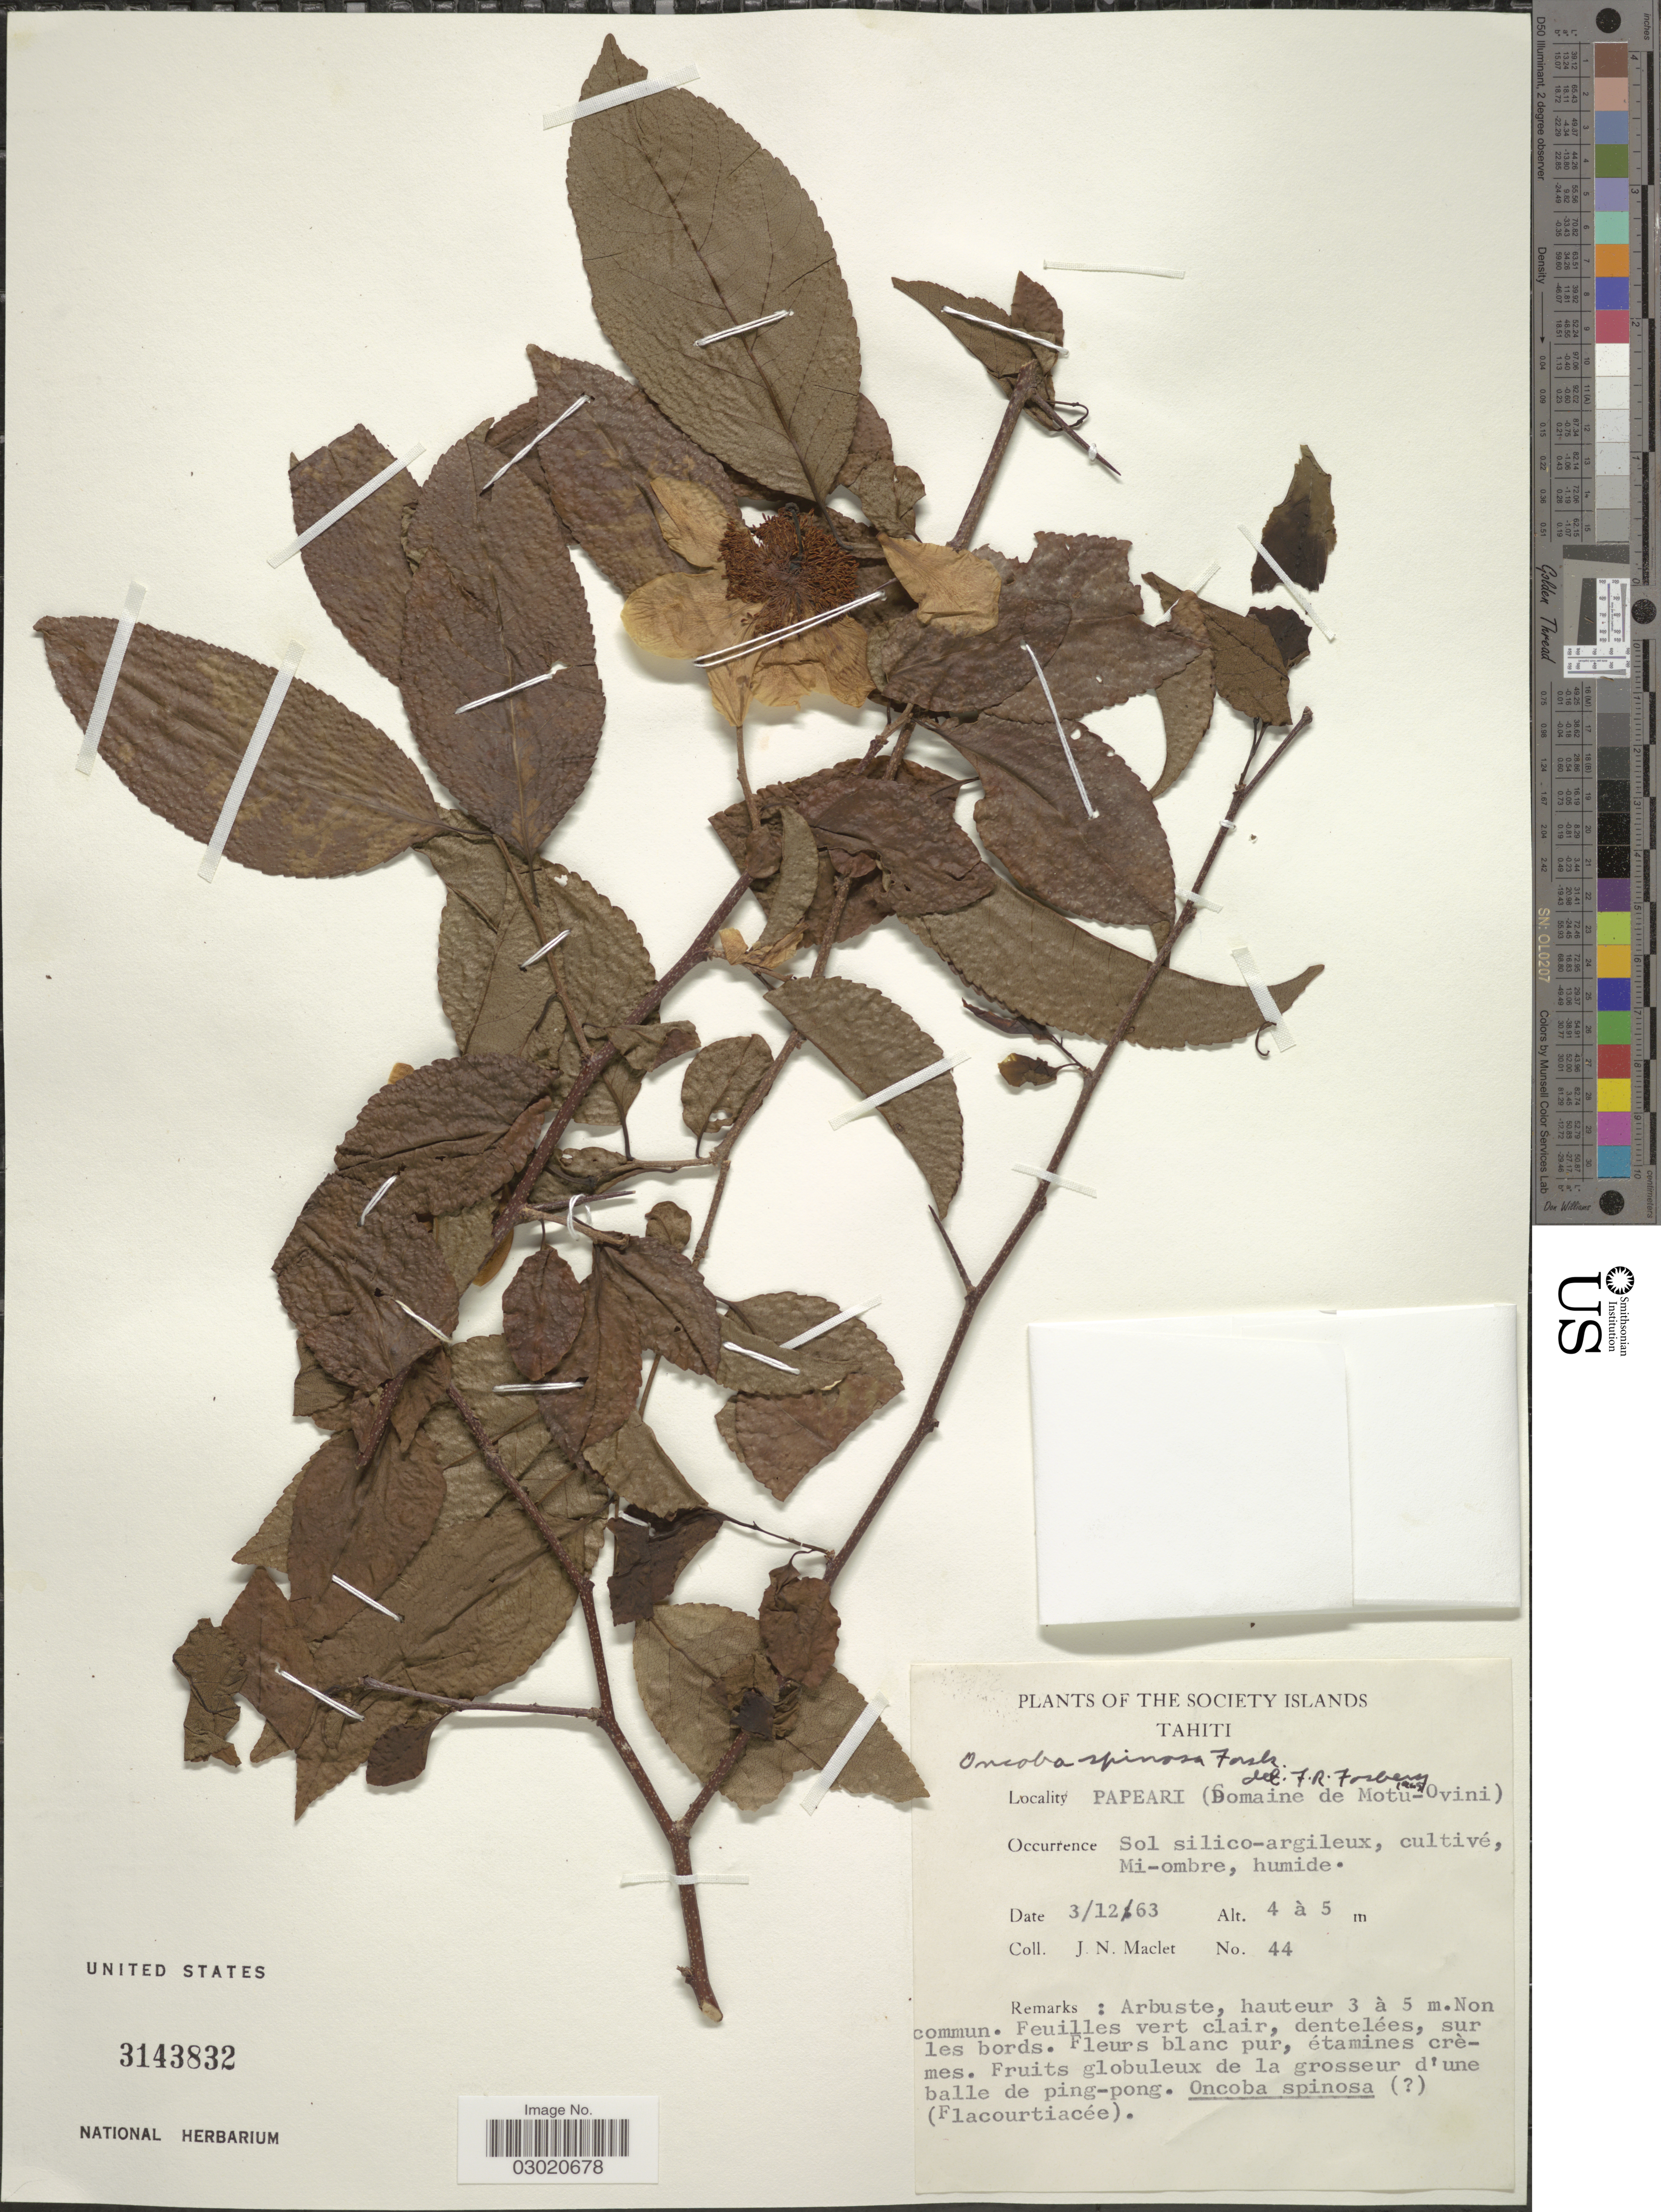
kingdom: Plantae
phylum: Tracheophyta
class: Magnoliopsida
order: Malpighiales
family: Salicaceae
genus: Oncoba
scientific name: Oncoba spinosa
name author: Forssk.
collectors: J. Maclet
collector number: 44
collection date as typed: Transcribed d/m/y: 3/12/63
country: French Polynesia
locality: The Society Islands, Tahiti, Papeari (Domaine de Motu-Ovini).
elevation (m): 4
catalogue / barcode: US 3143832